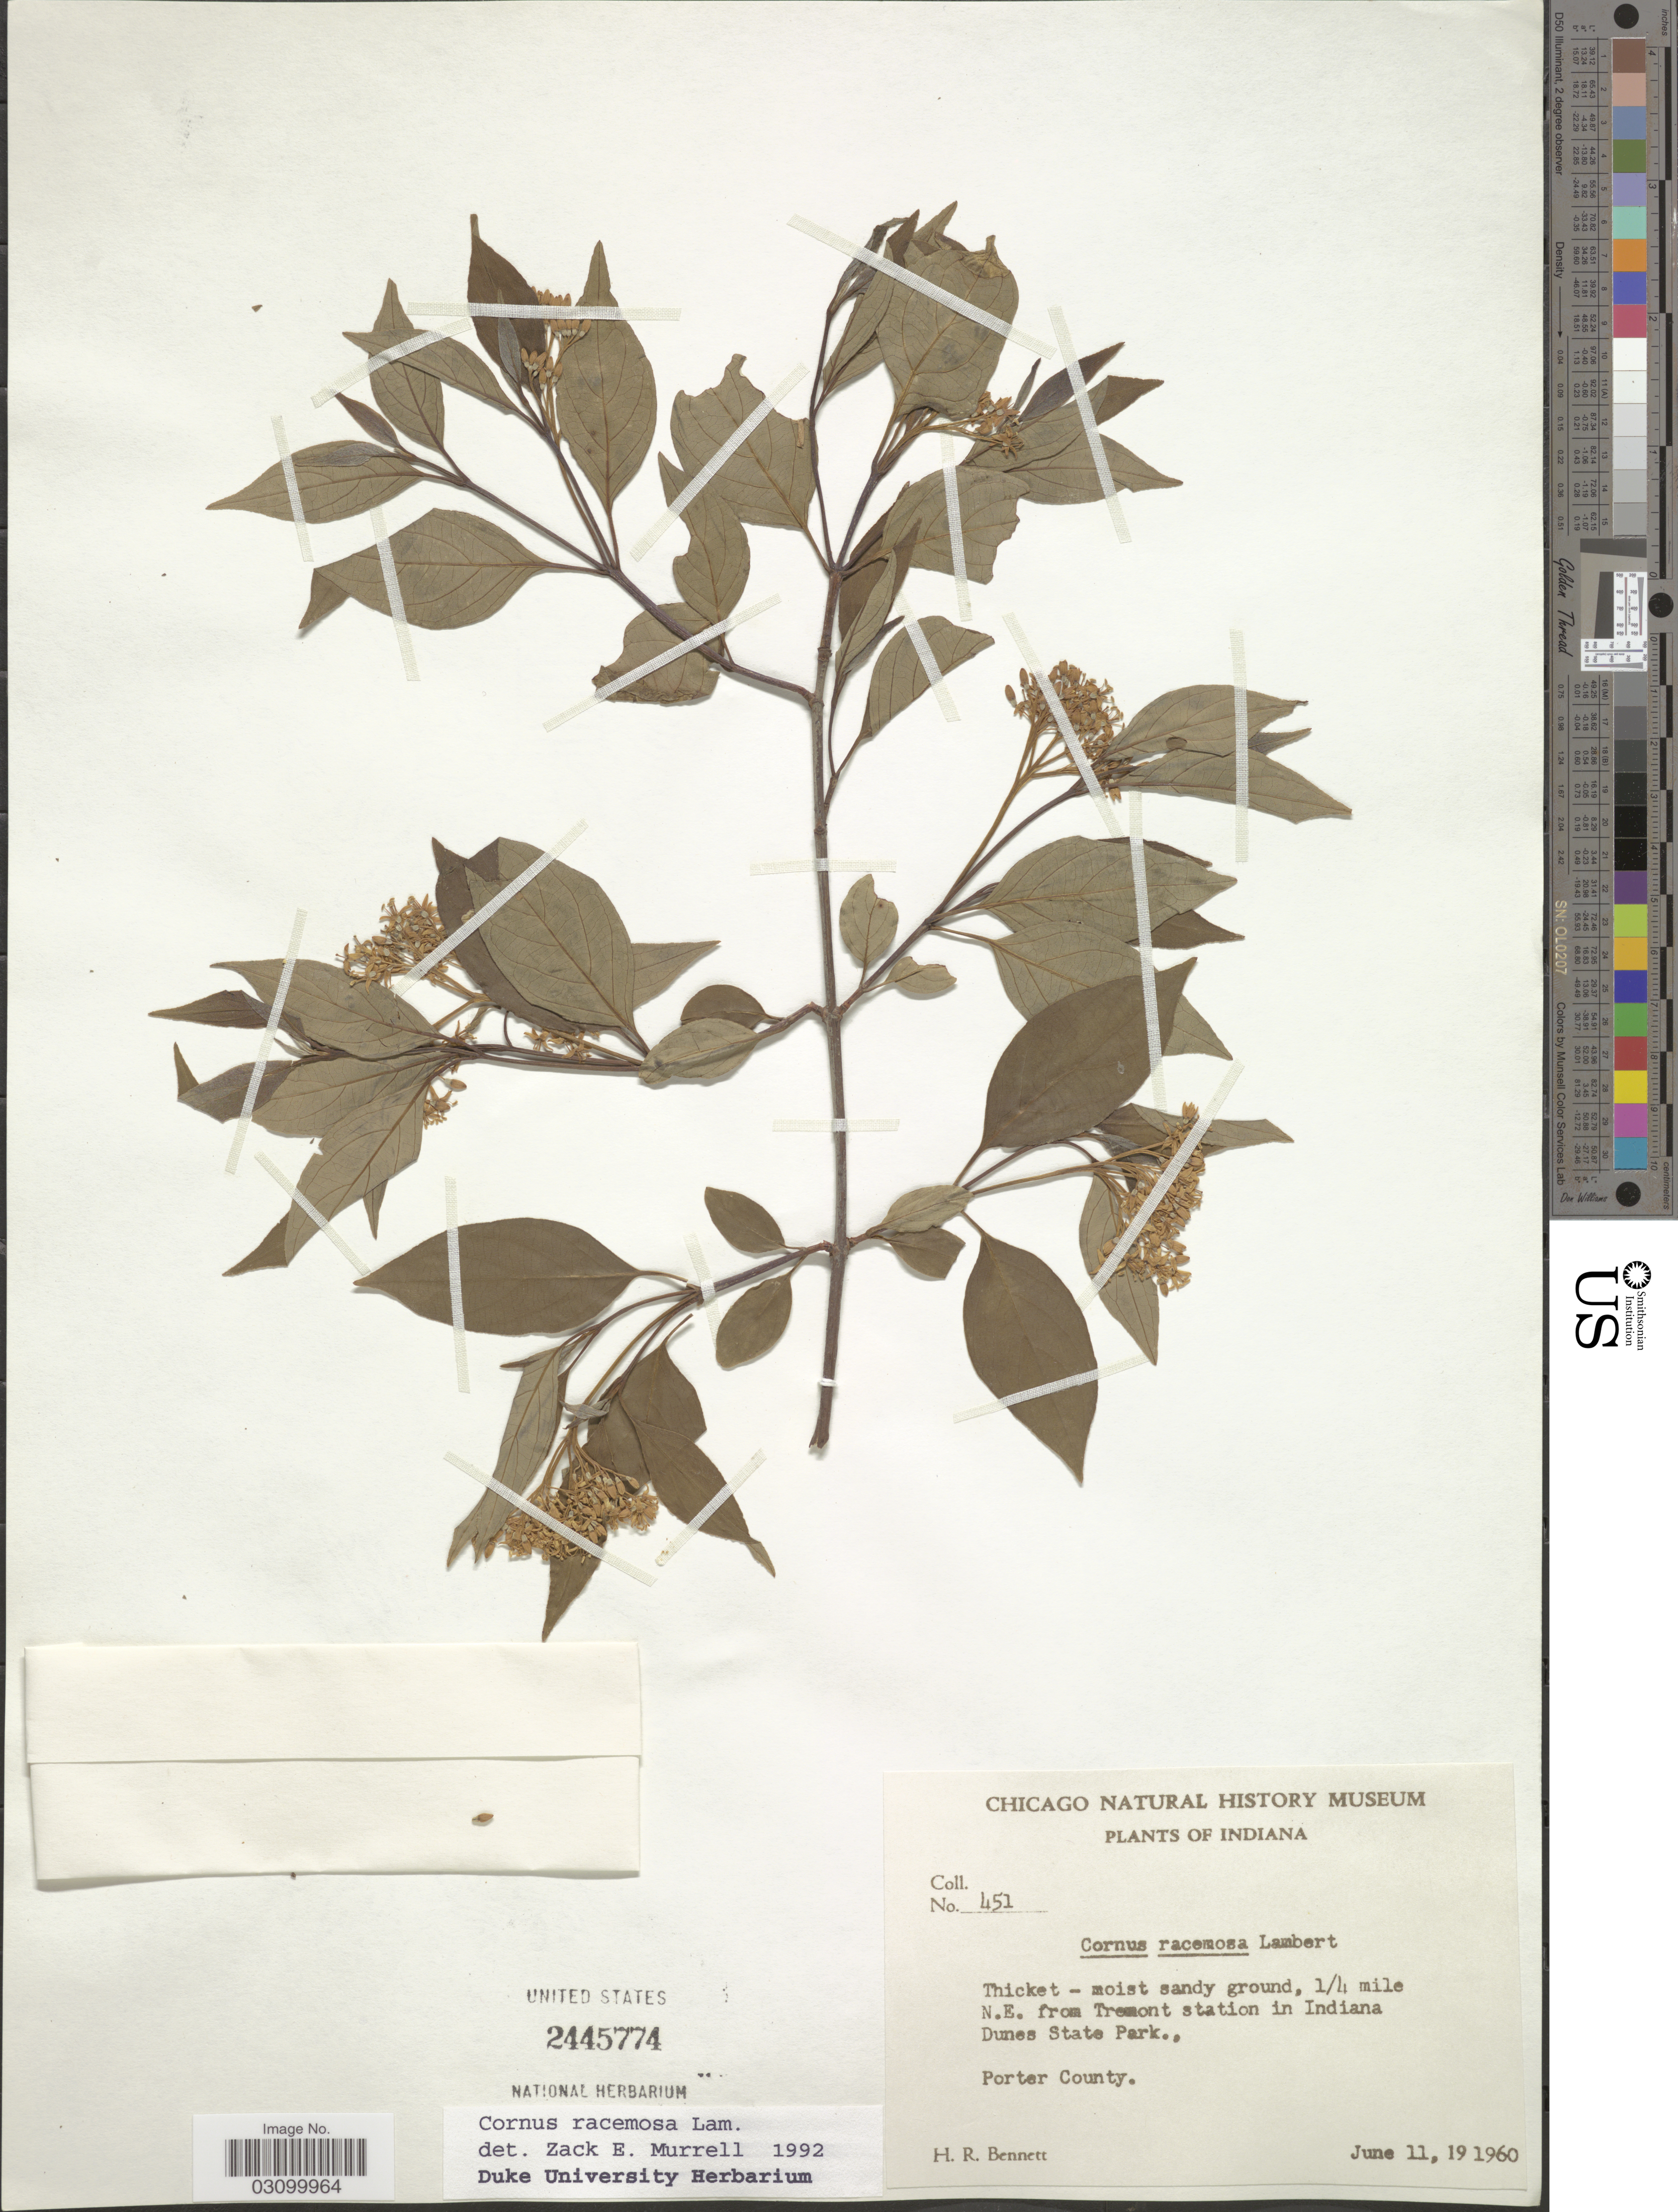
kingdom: Plantae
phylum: Tracheophyta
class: Magnoliopsida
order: Cornales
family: Cornaceae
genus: Cornus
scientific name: Cornus racemosa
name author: Lam.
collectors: H. R. Bennett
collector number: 451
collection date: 1960-06-11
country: United States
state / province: Indiana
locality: Thicket - moist sandy ground, ¼ mile N.E. from Tremont station in Indiana Dunes State Park., Porter County.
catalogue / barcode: US 2445774